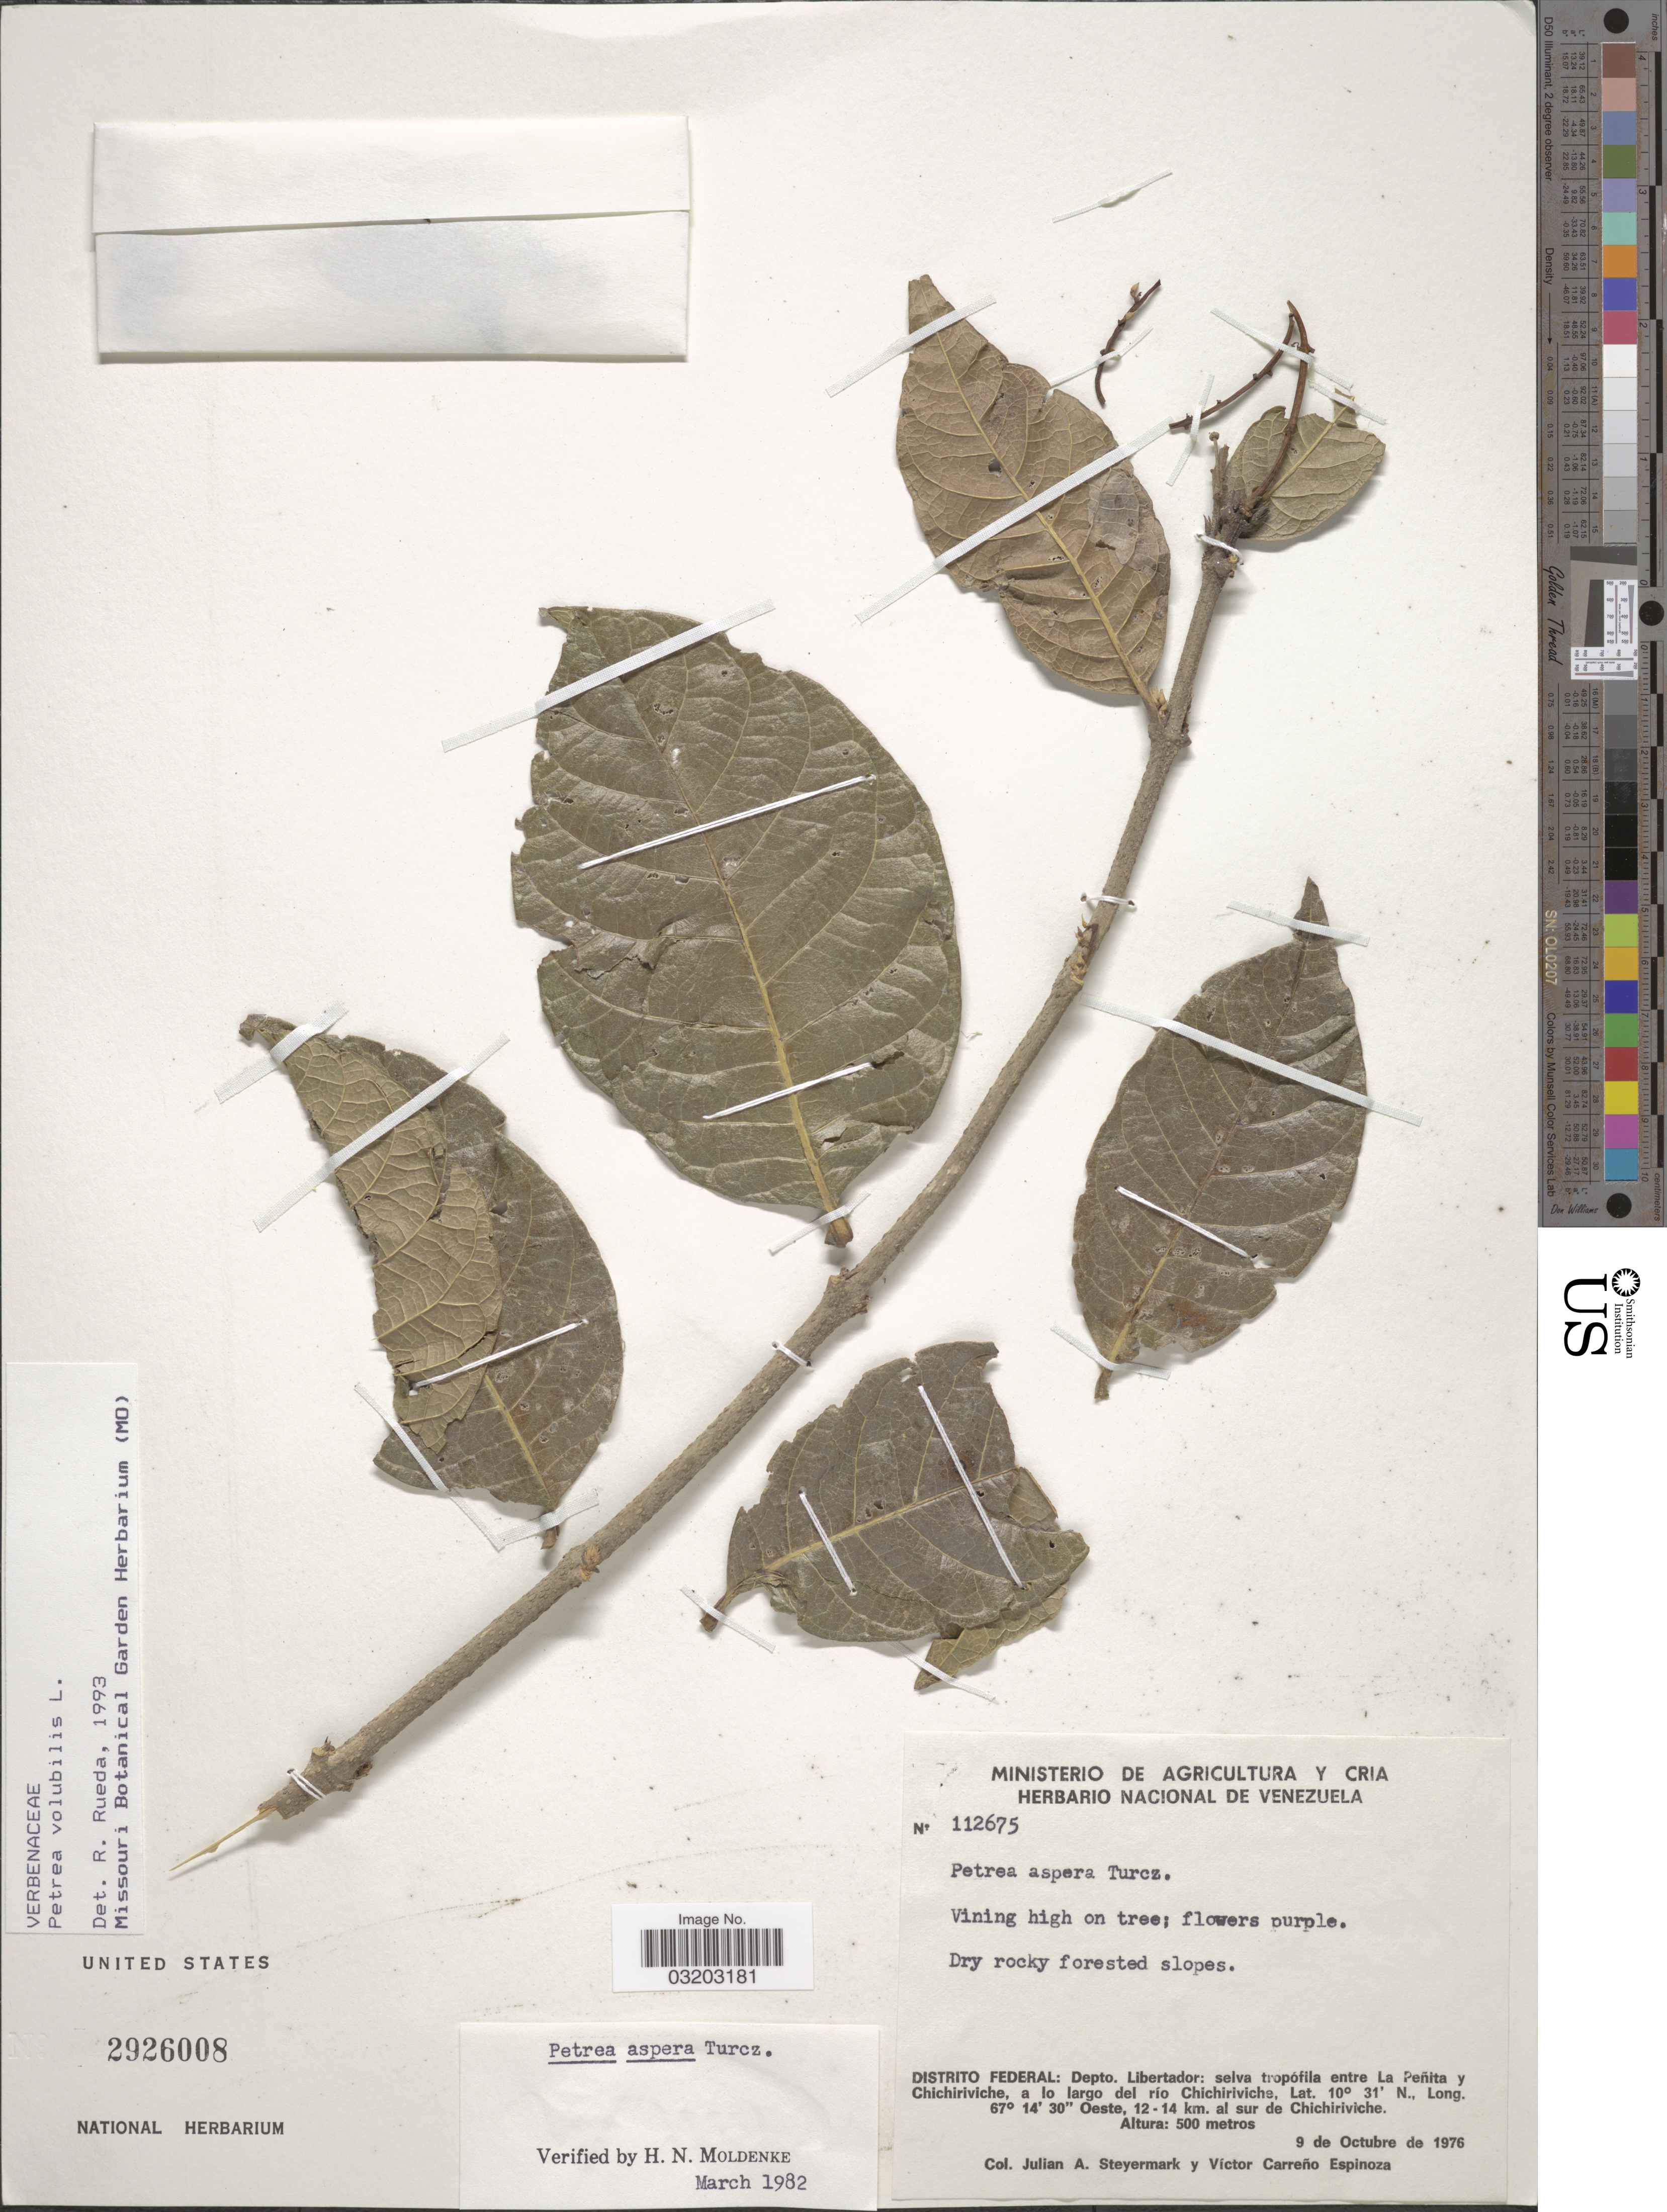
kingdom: Plantae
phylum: Tracheophyta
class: Magnoliopsida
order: Lamiales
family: Verbenaceae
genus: Petrea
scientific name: Petrea volubilis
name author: L.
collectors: J. Steyermark & V. Carreño E.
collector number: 112675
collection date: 1976-10-09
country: Venezuela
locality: Distrito Federal: Depto. Libertador: selva tropófila entre La Peñita y Chichiriviche, a lo largo del río Chichiriviche. 12-14 km. al sur de Chichiriviche.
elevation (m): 500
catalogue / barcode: US 2926008